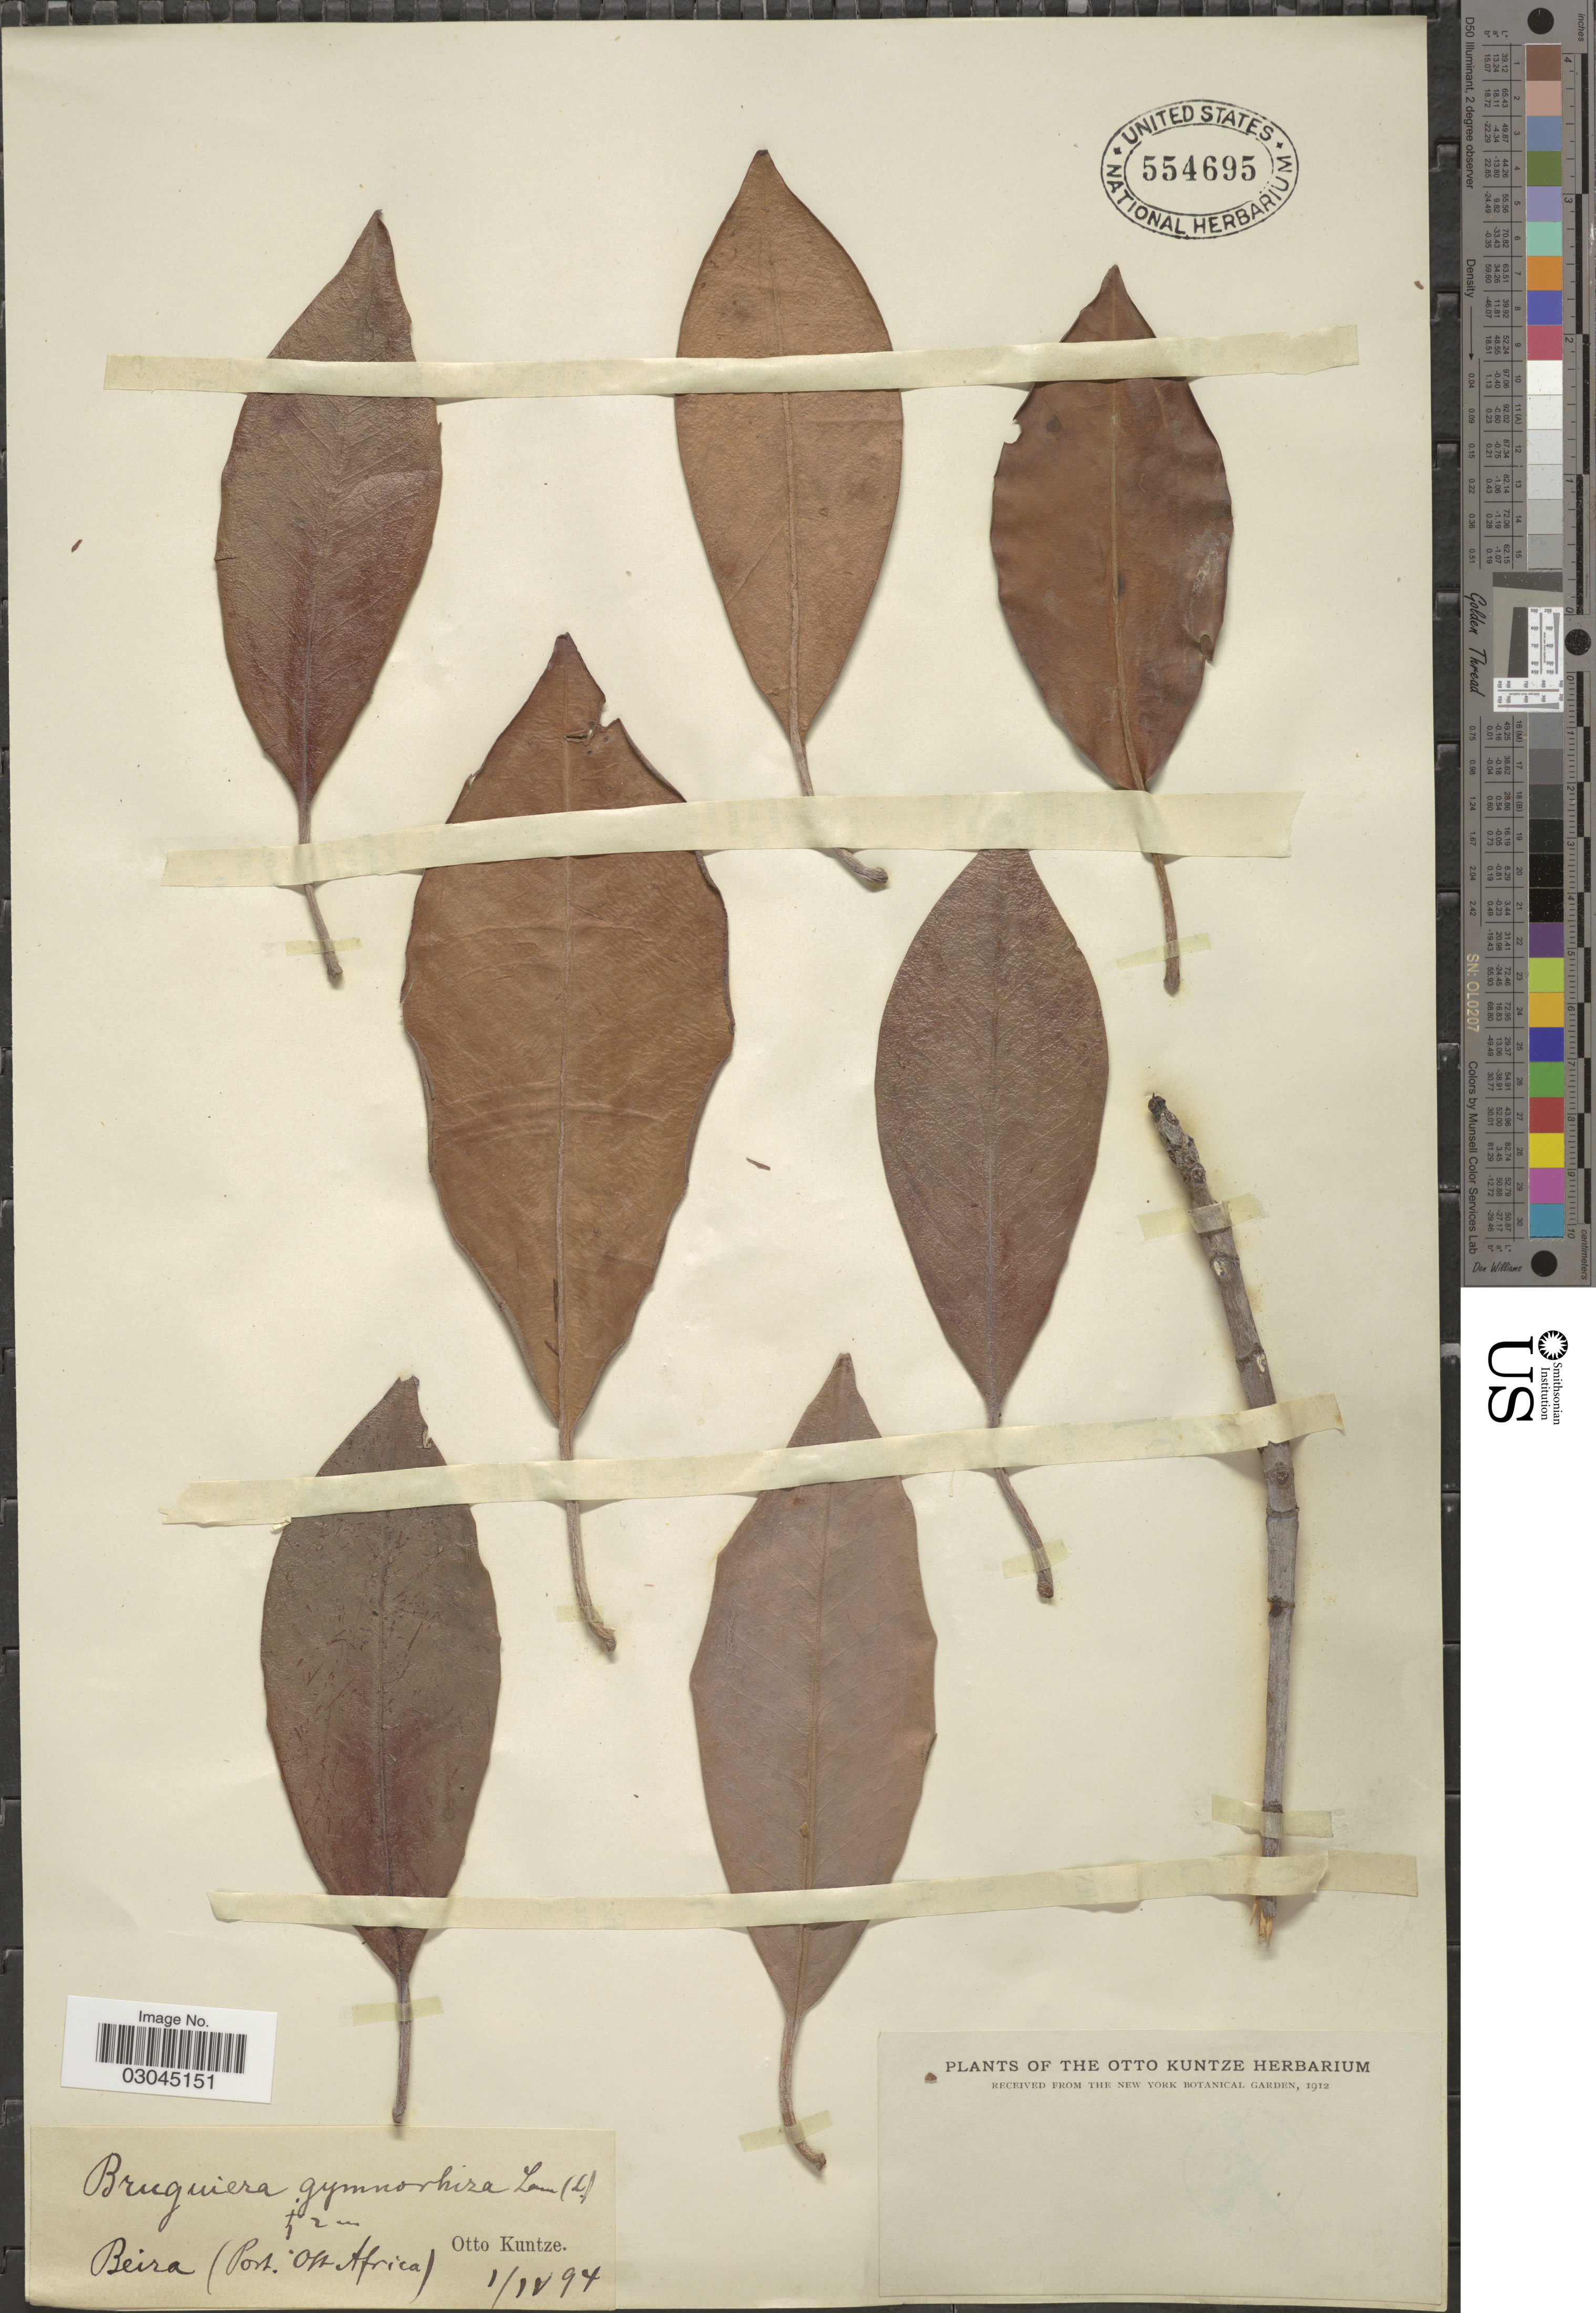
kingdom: Plantae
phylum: Tracheophyta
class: Magnoliopsida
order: Malpighiales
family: Rhizophoraceae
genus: Bruguiera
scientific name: Bruguiera gymnorhiza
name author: (L.) Savigny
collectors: C.E.O. Kuntze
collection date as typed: Transcribed d/m/y: 1/4/94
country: Mozambique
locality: Beira (Port Ost Africa).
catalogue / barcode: US 554695